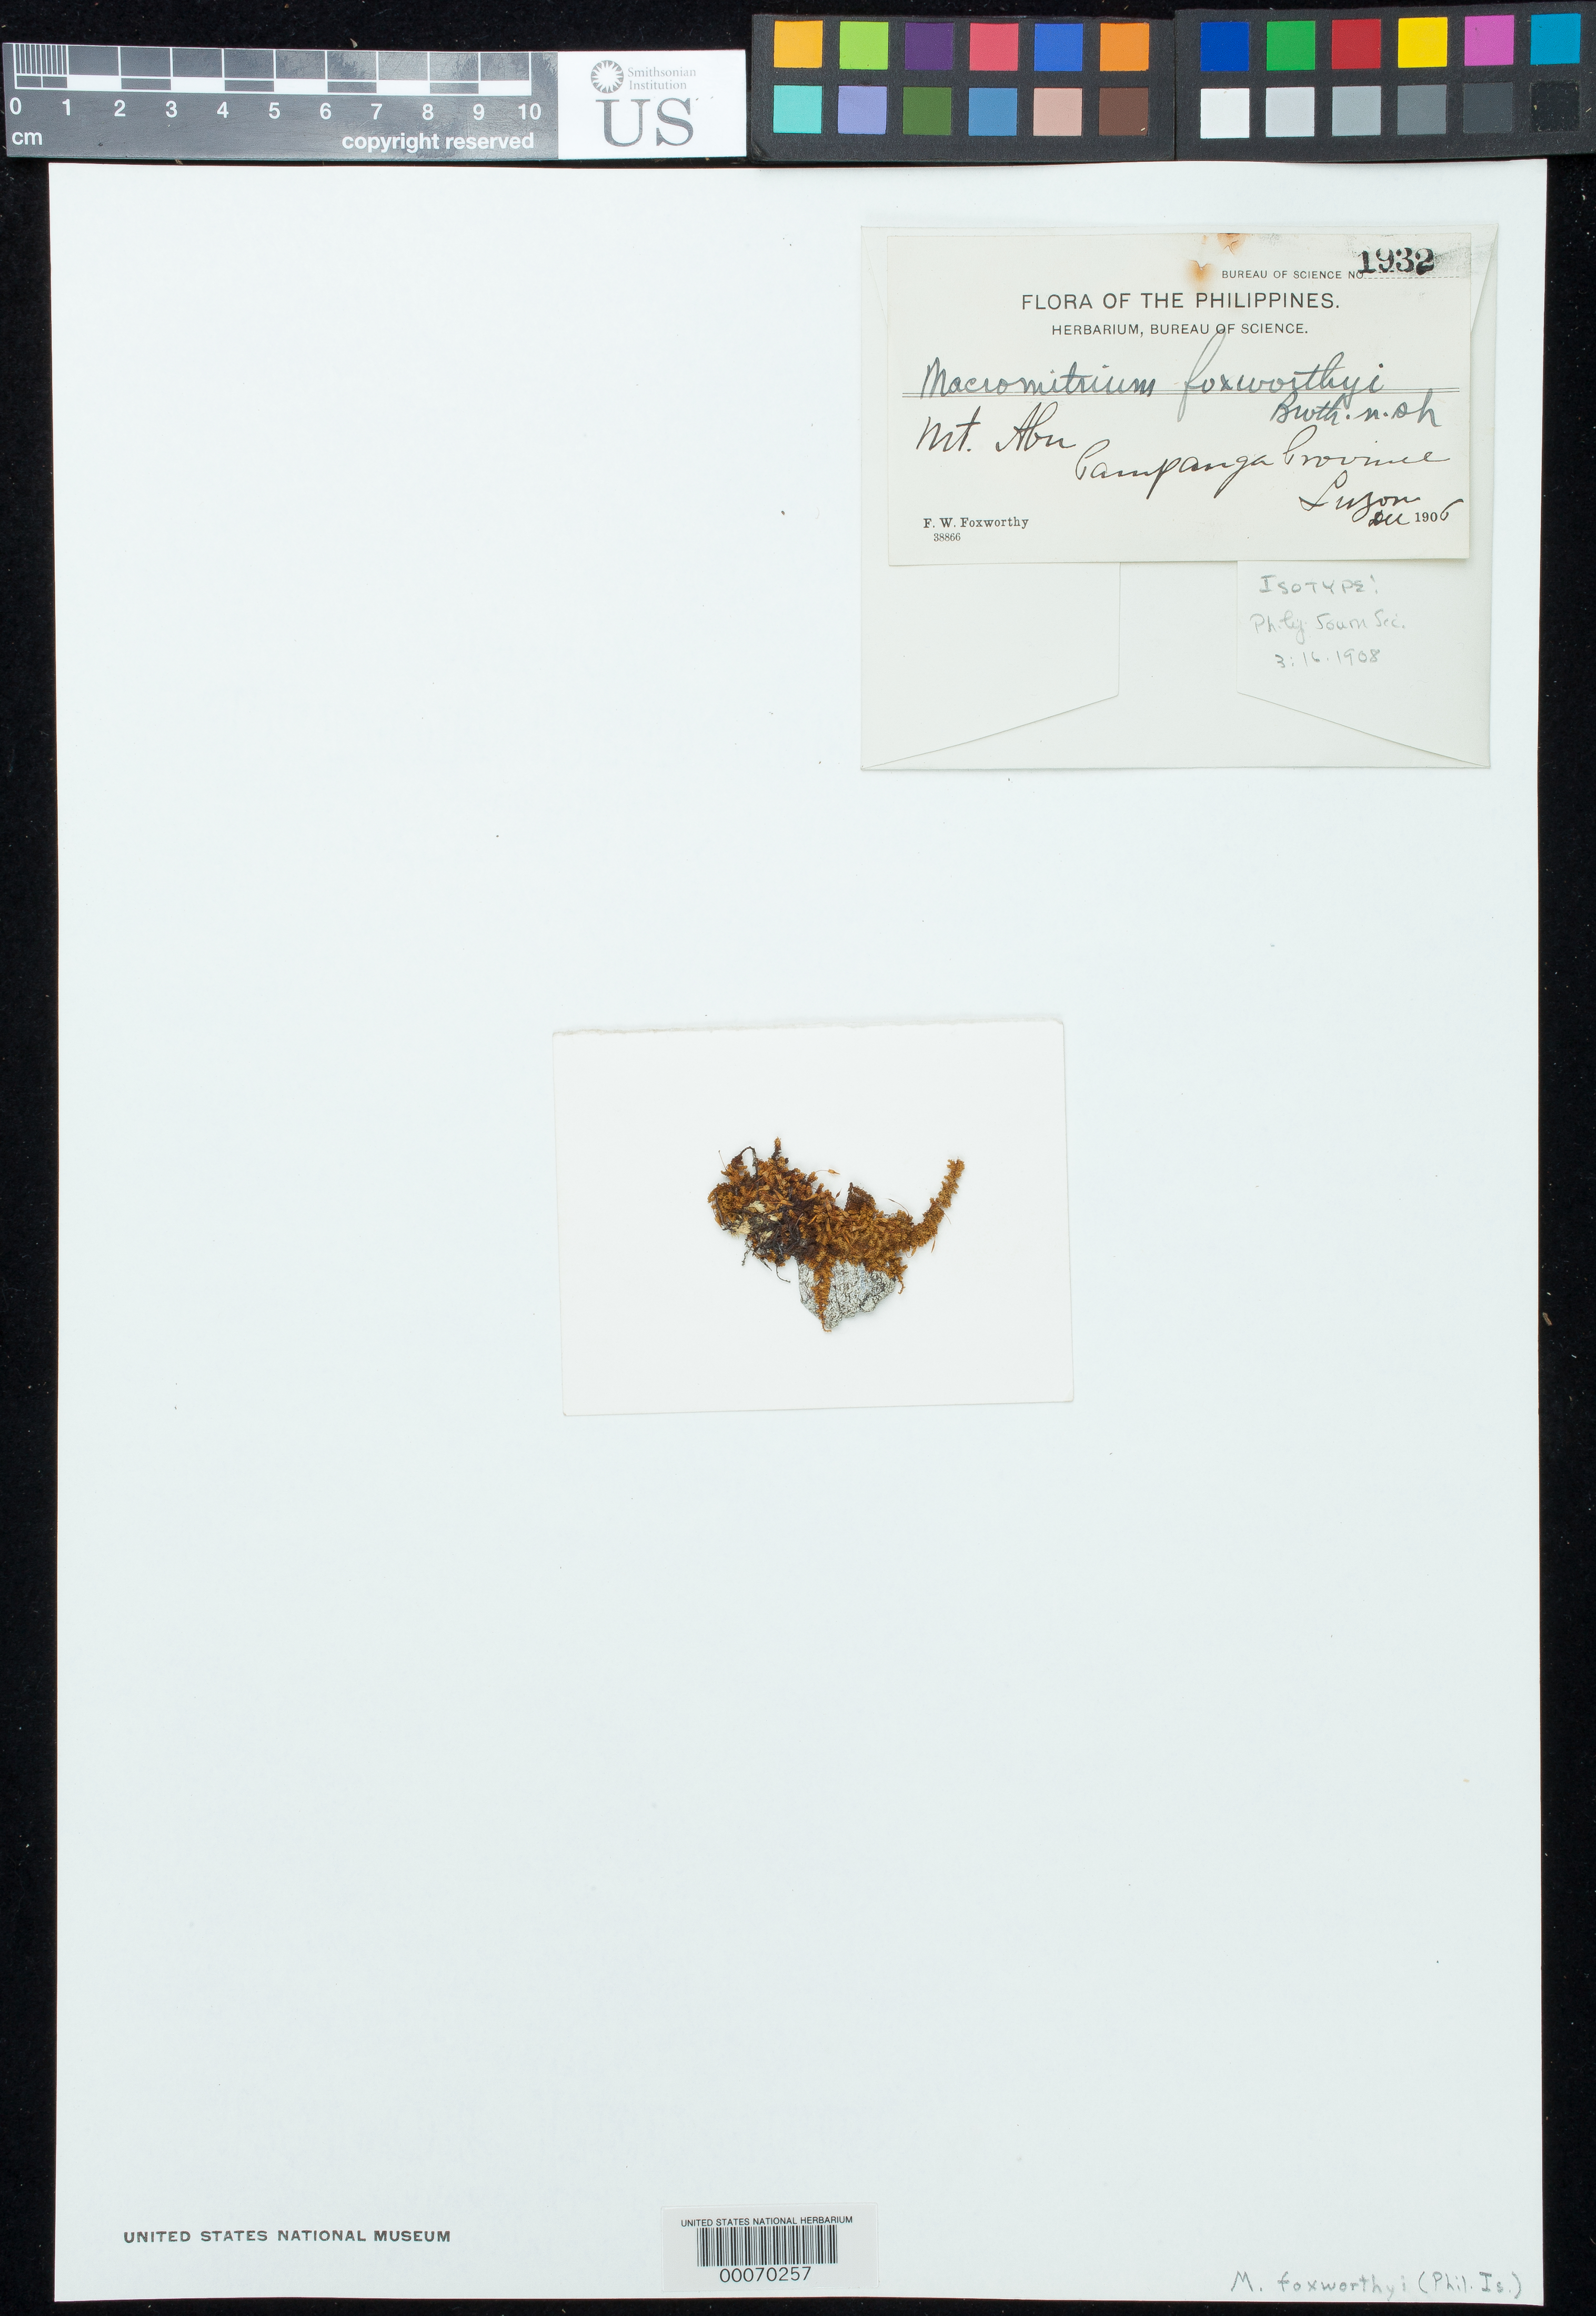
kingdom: Plantae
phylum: Bryophyta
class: Bryopsida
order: Orthotrichales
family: Orthotrichaceae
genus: Macromitrium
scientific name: Macromitrium foxworthyi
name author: Broth.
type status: Isotype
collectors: F. W. Foxworthy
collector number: Bur. Sci. 1932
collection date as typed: Dec 1906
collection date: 1906-12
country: Philippines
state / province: Central Luzon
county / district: Pampanga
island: Luzon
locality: Pampango. Mt. Abu.